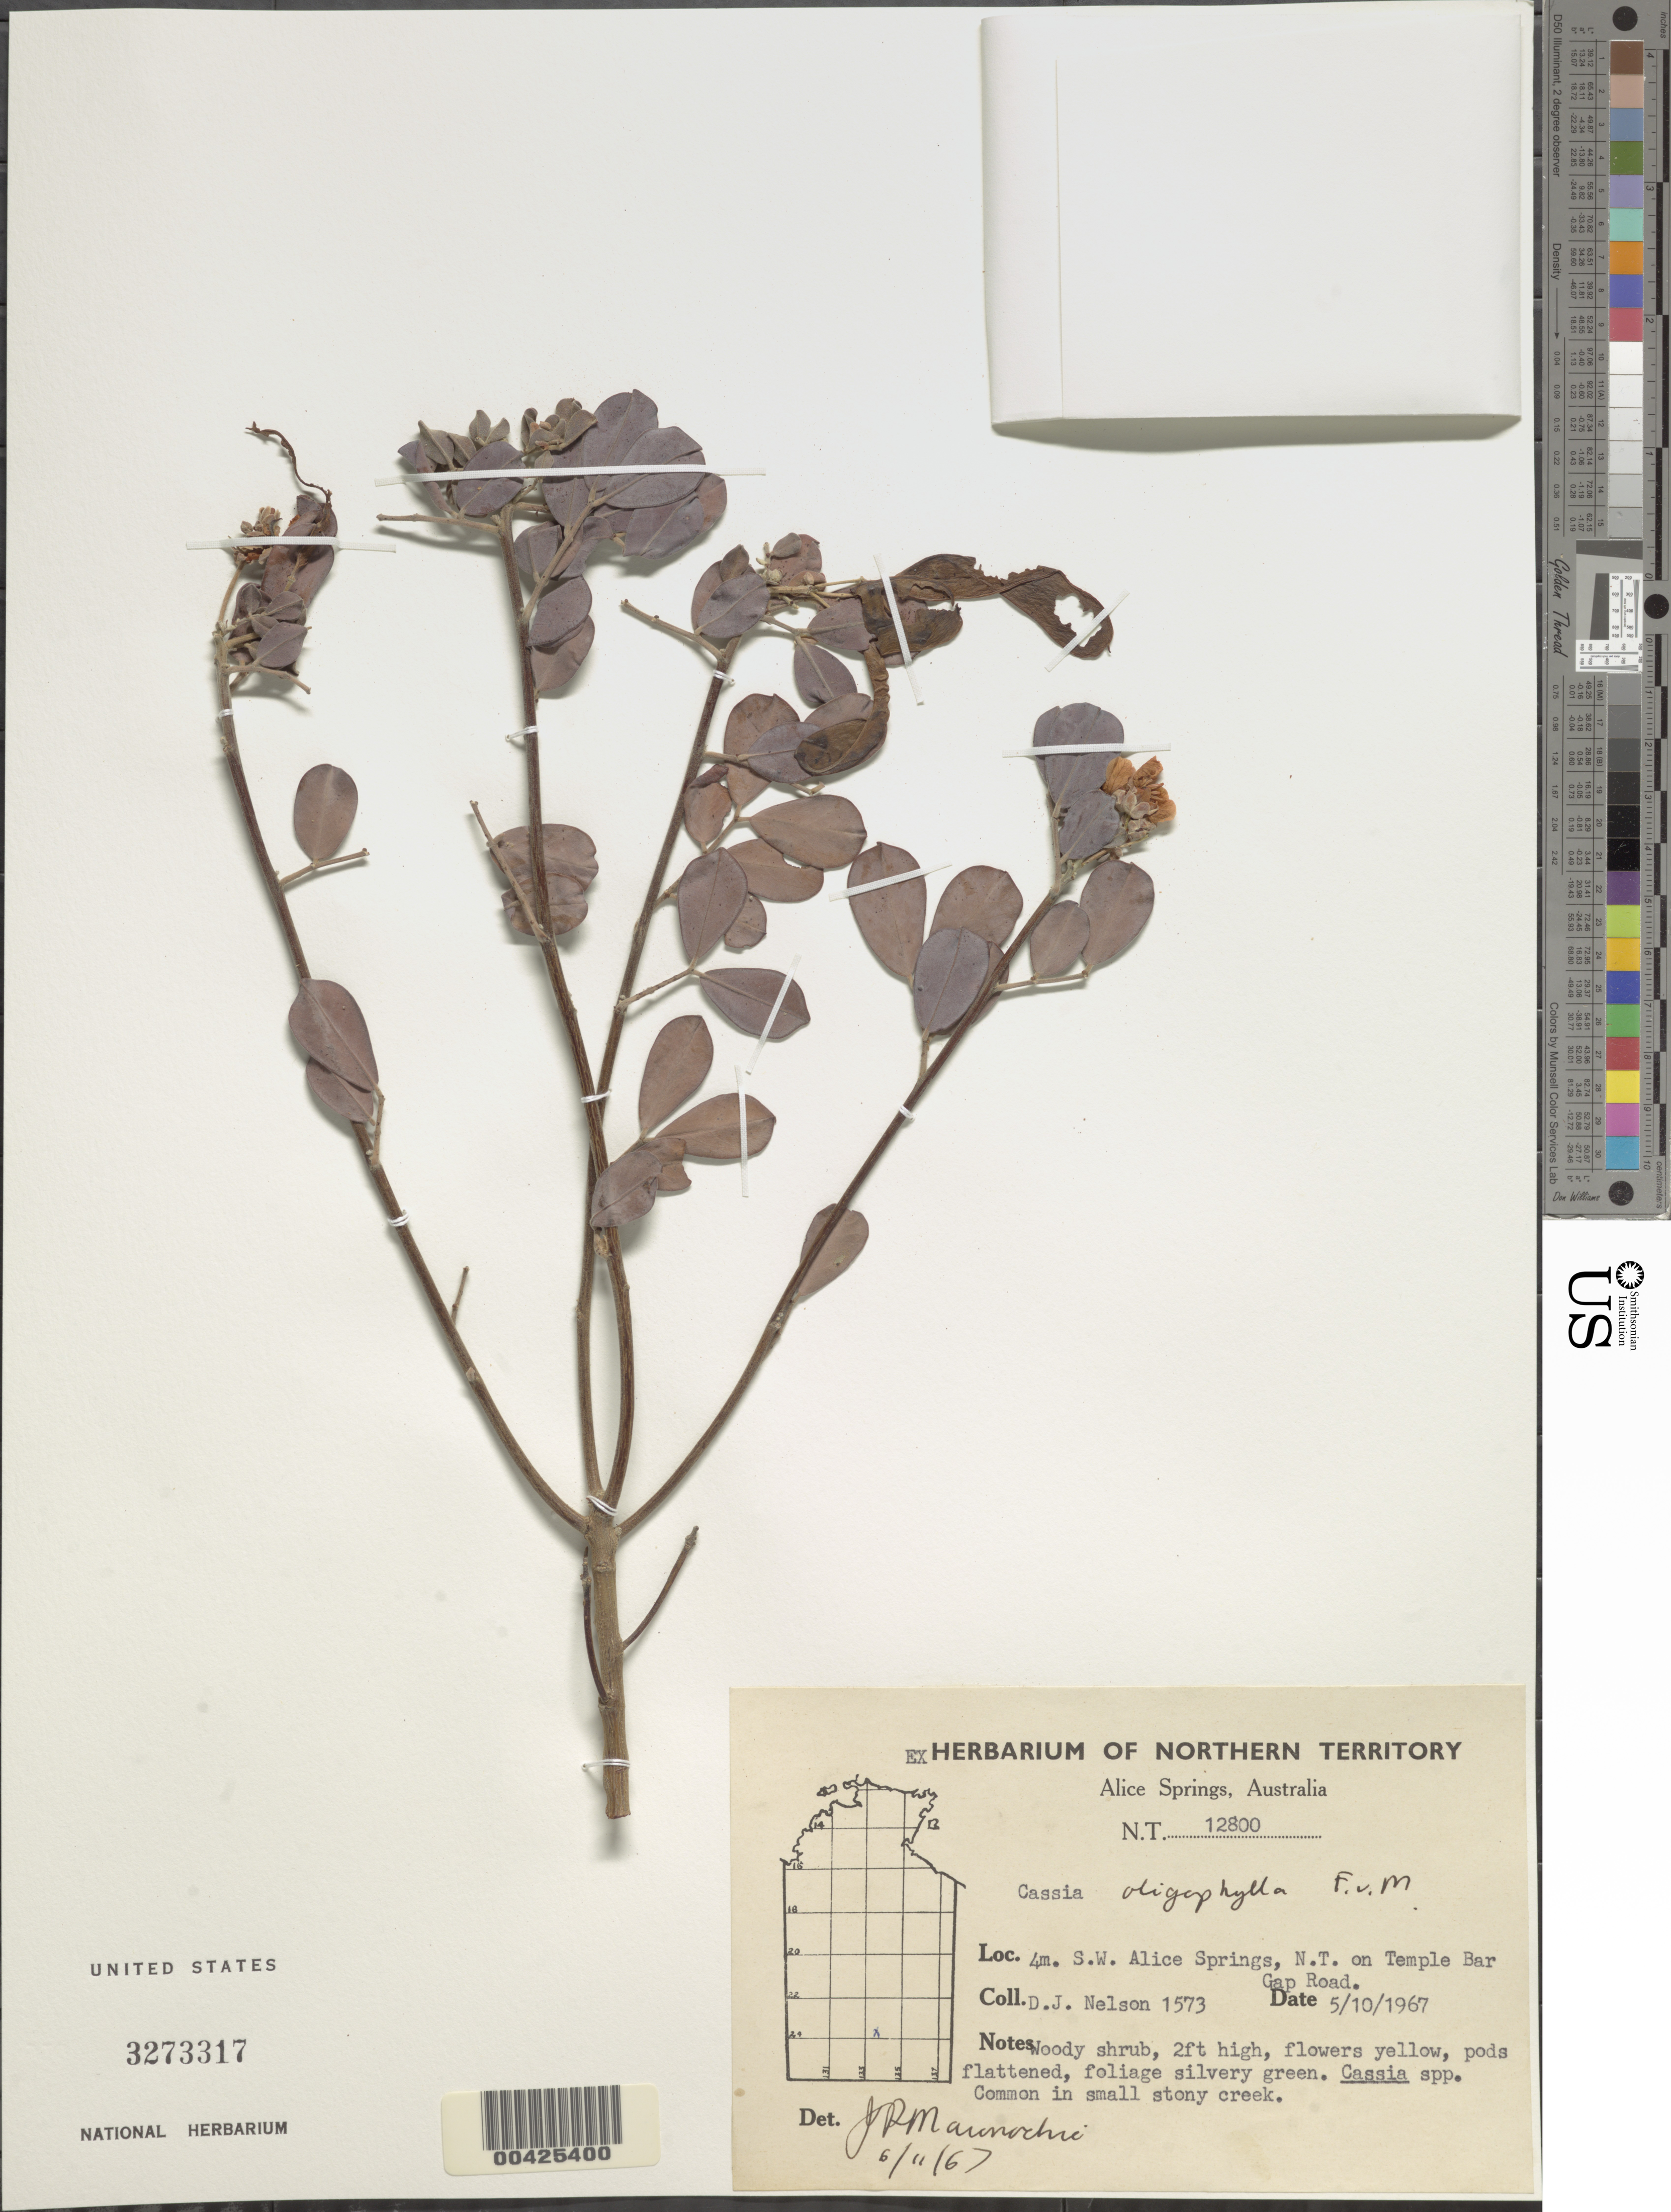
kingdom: Plantae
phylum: Tracheophyta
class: Magnoliopsida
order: Fabales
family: Fabaceae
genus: Senna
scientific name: Senna artemisioides subsp. oligophylla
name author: (F. Muell.) Randell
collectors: D. J. Nelson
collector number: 1573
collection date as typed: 10 May 1967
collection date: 1967-05-10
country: Australia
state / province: Northern Territory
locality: Alice springs, temple bar gap road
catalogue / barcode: US 3273317